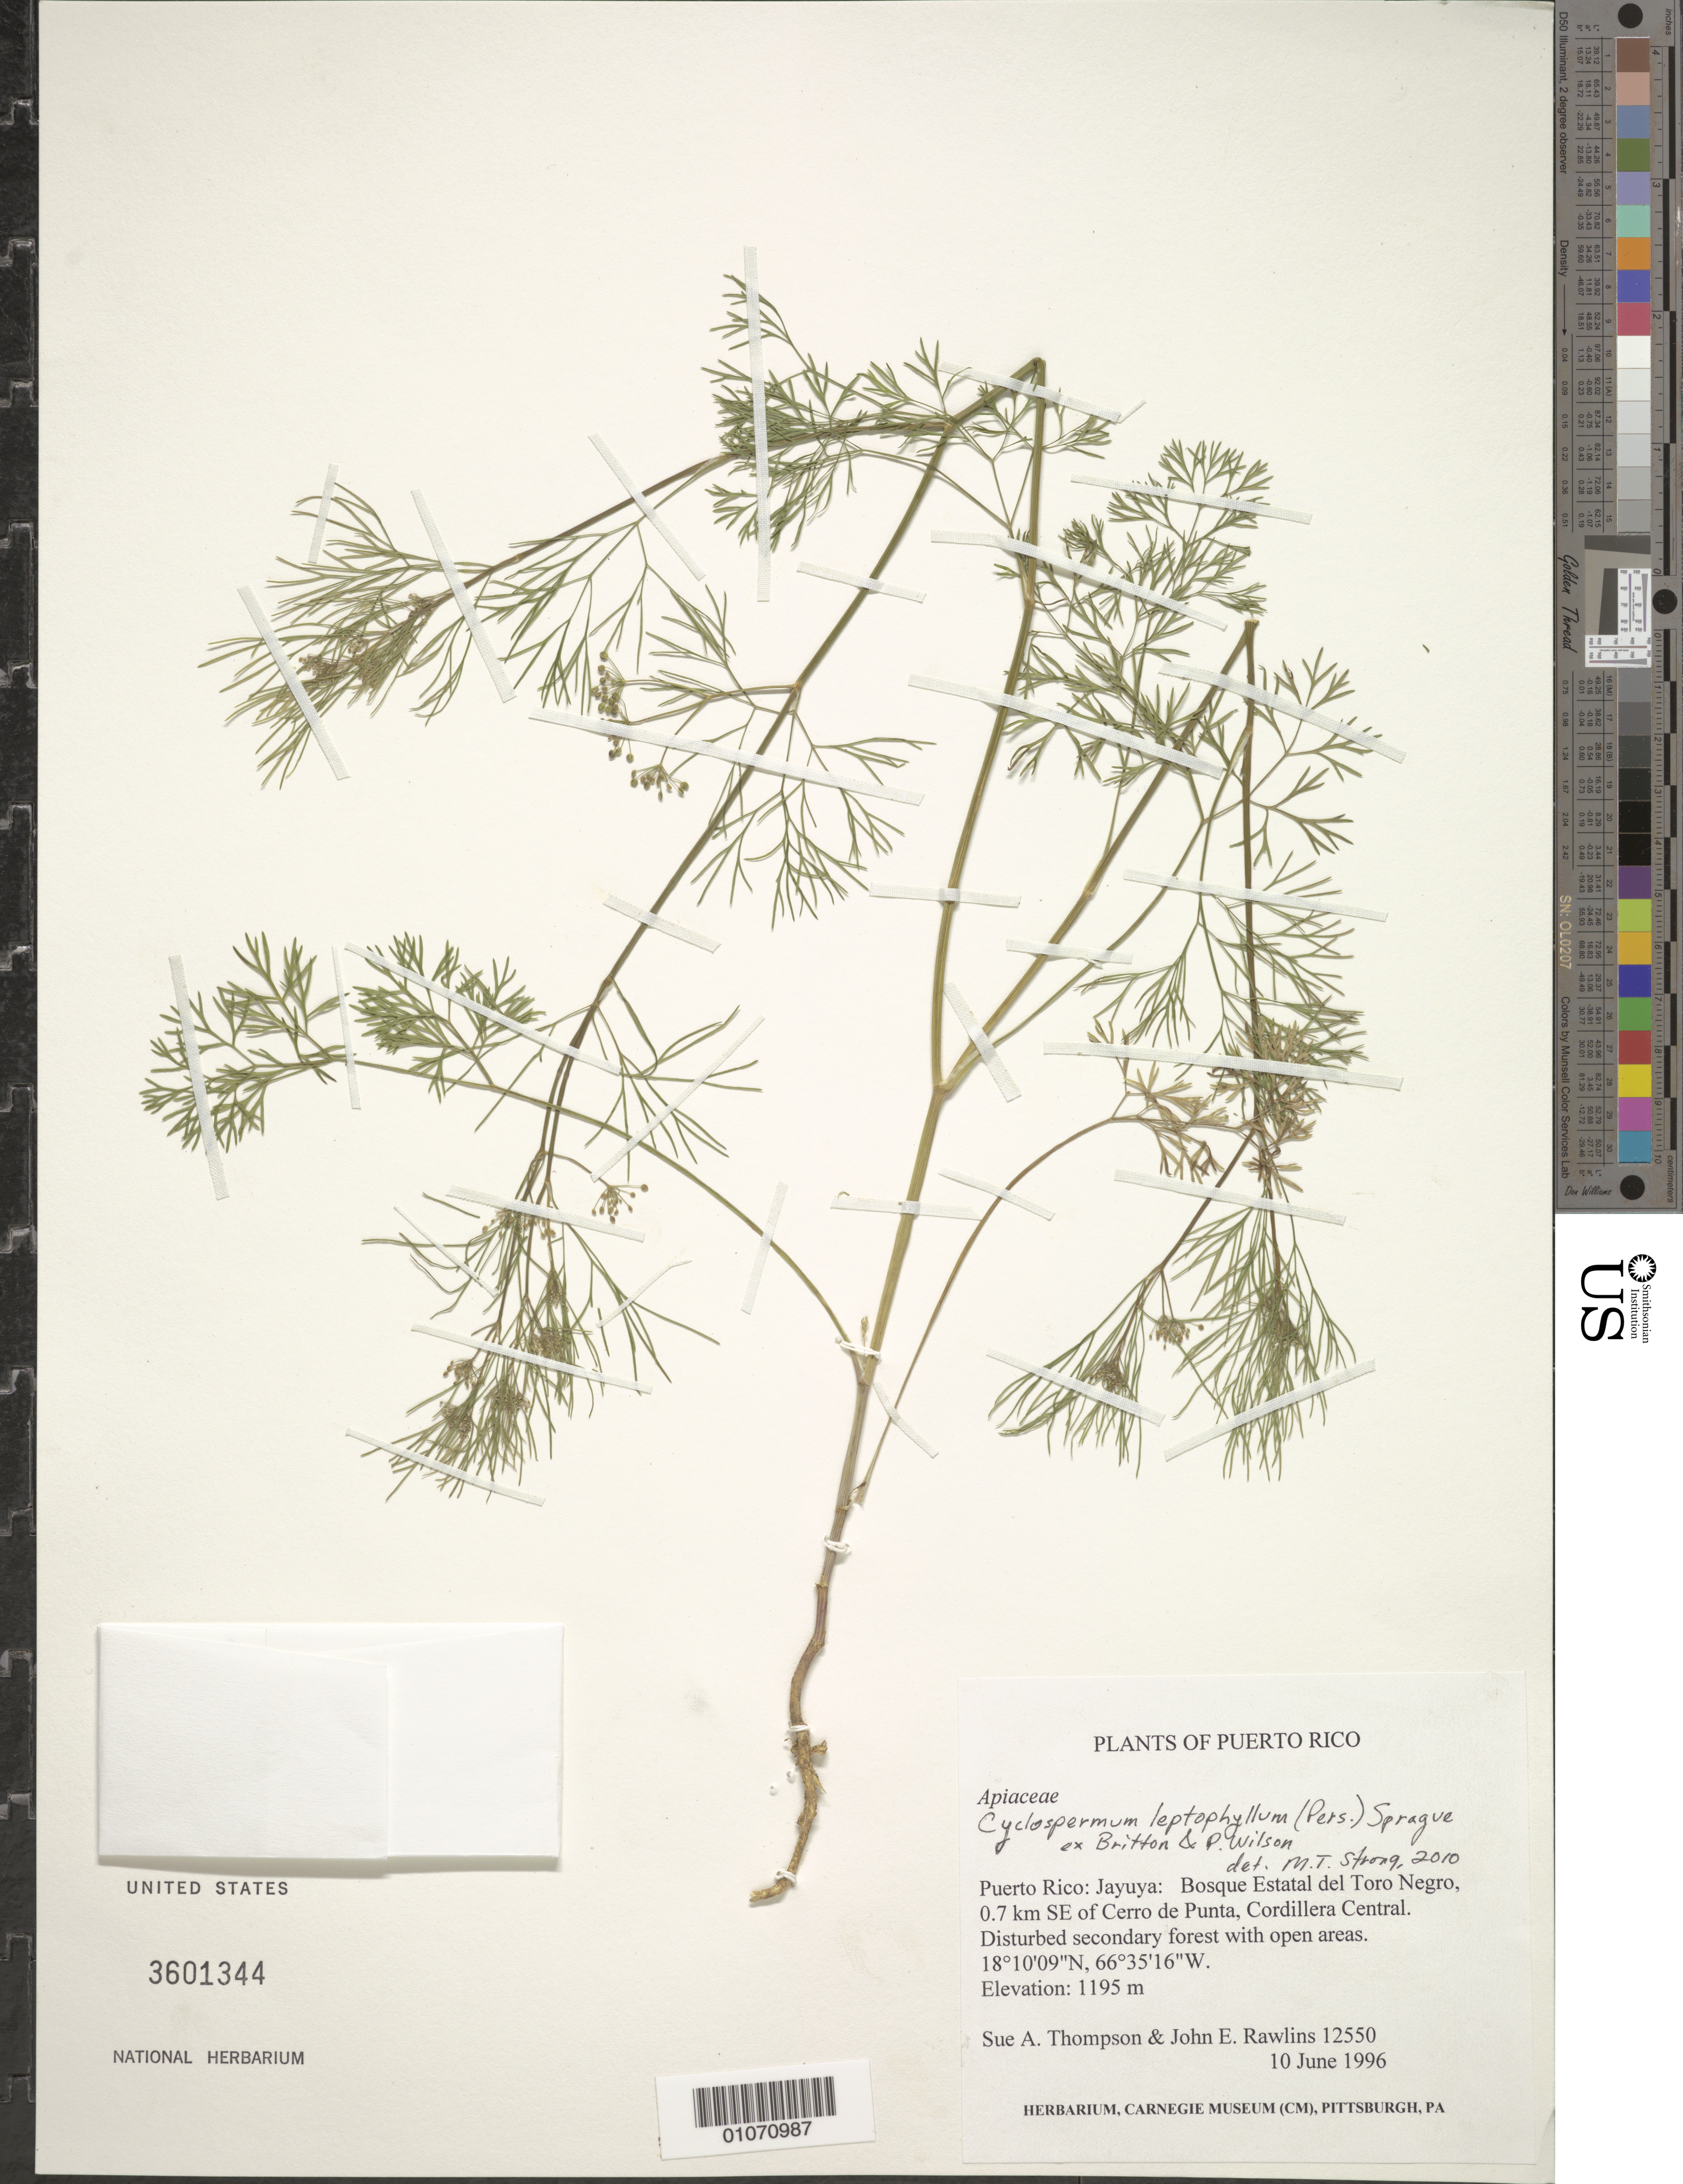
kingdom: Plantae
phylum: Tracheophyta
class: Magnoliopsida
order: Apiales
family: Apiaceae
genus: Cyclospermum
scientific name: Cyclospermum leptophyllum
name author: (Pers.) Sprague ex Britton & P. Wilson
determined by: Strong, M. T., (US), Smithsonian Institution - National Museum of Natural History (UNITED STATES)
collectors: S. A. Thompson & J. Rawlins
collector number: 12550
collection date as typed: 10 Jun 1996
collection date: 1996-06-10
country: Puerto Rico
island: Puerto Rico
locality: Jayuya; Bosque Estatal del Toro Negro, 0.7 km SE of Cerro de Punta, Cordillera Central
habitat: Disturbed secondary forest with open areas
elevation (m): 1195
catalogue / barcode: US 3601344